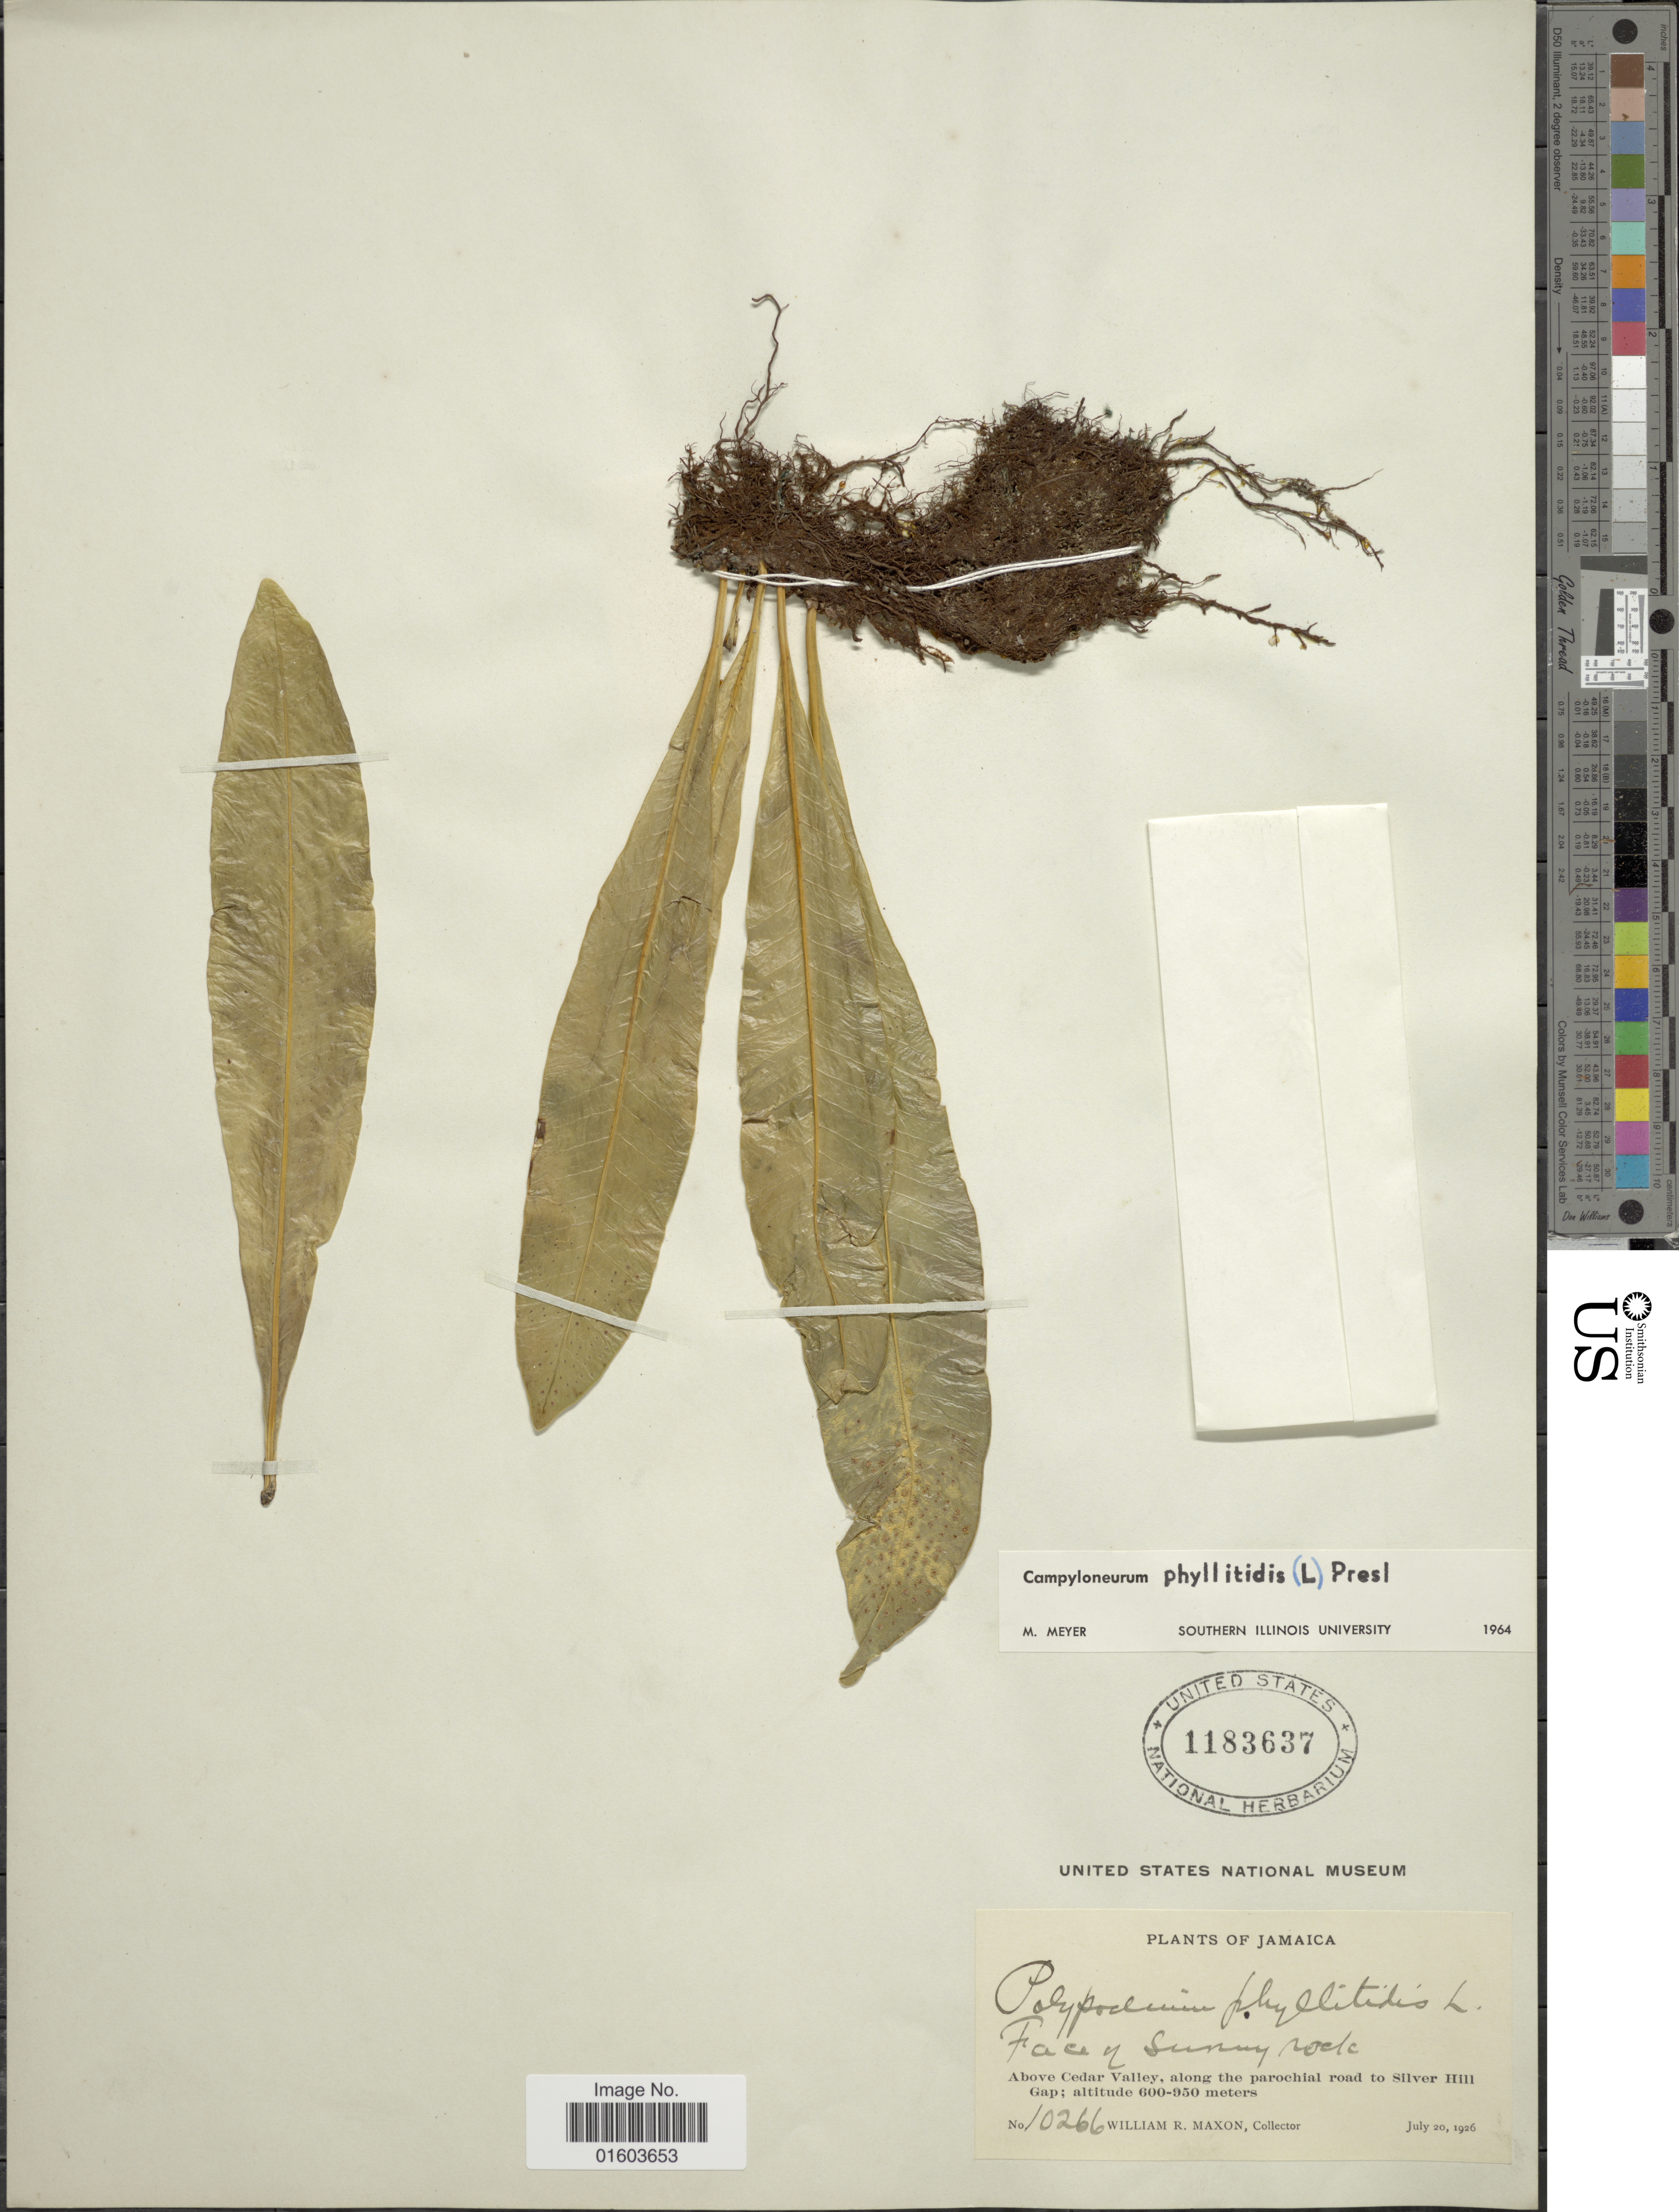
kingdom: Plantae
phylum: Tracheophyta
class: Polypodiopsida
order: Polypodiales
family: Polypodiaceae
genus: Campyloneurum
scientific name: Campyloneurum phyllitidis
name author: (L.) C. Presl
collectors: W. R. Maxon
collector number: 10266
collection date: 1926-07-20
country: Jamaica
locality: Above Cedar Valley, along the parochial road to silver Hill Gap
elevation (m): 600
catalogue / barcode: US 11836378